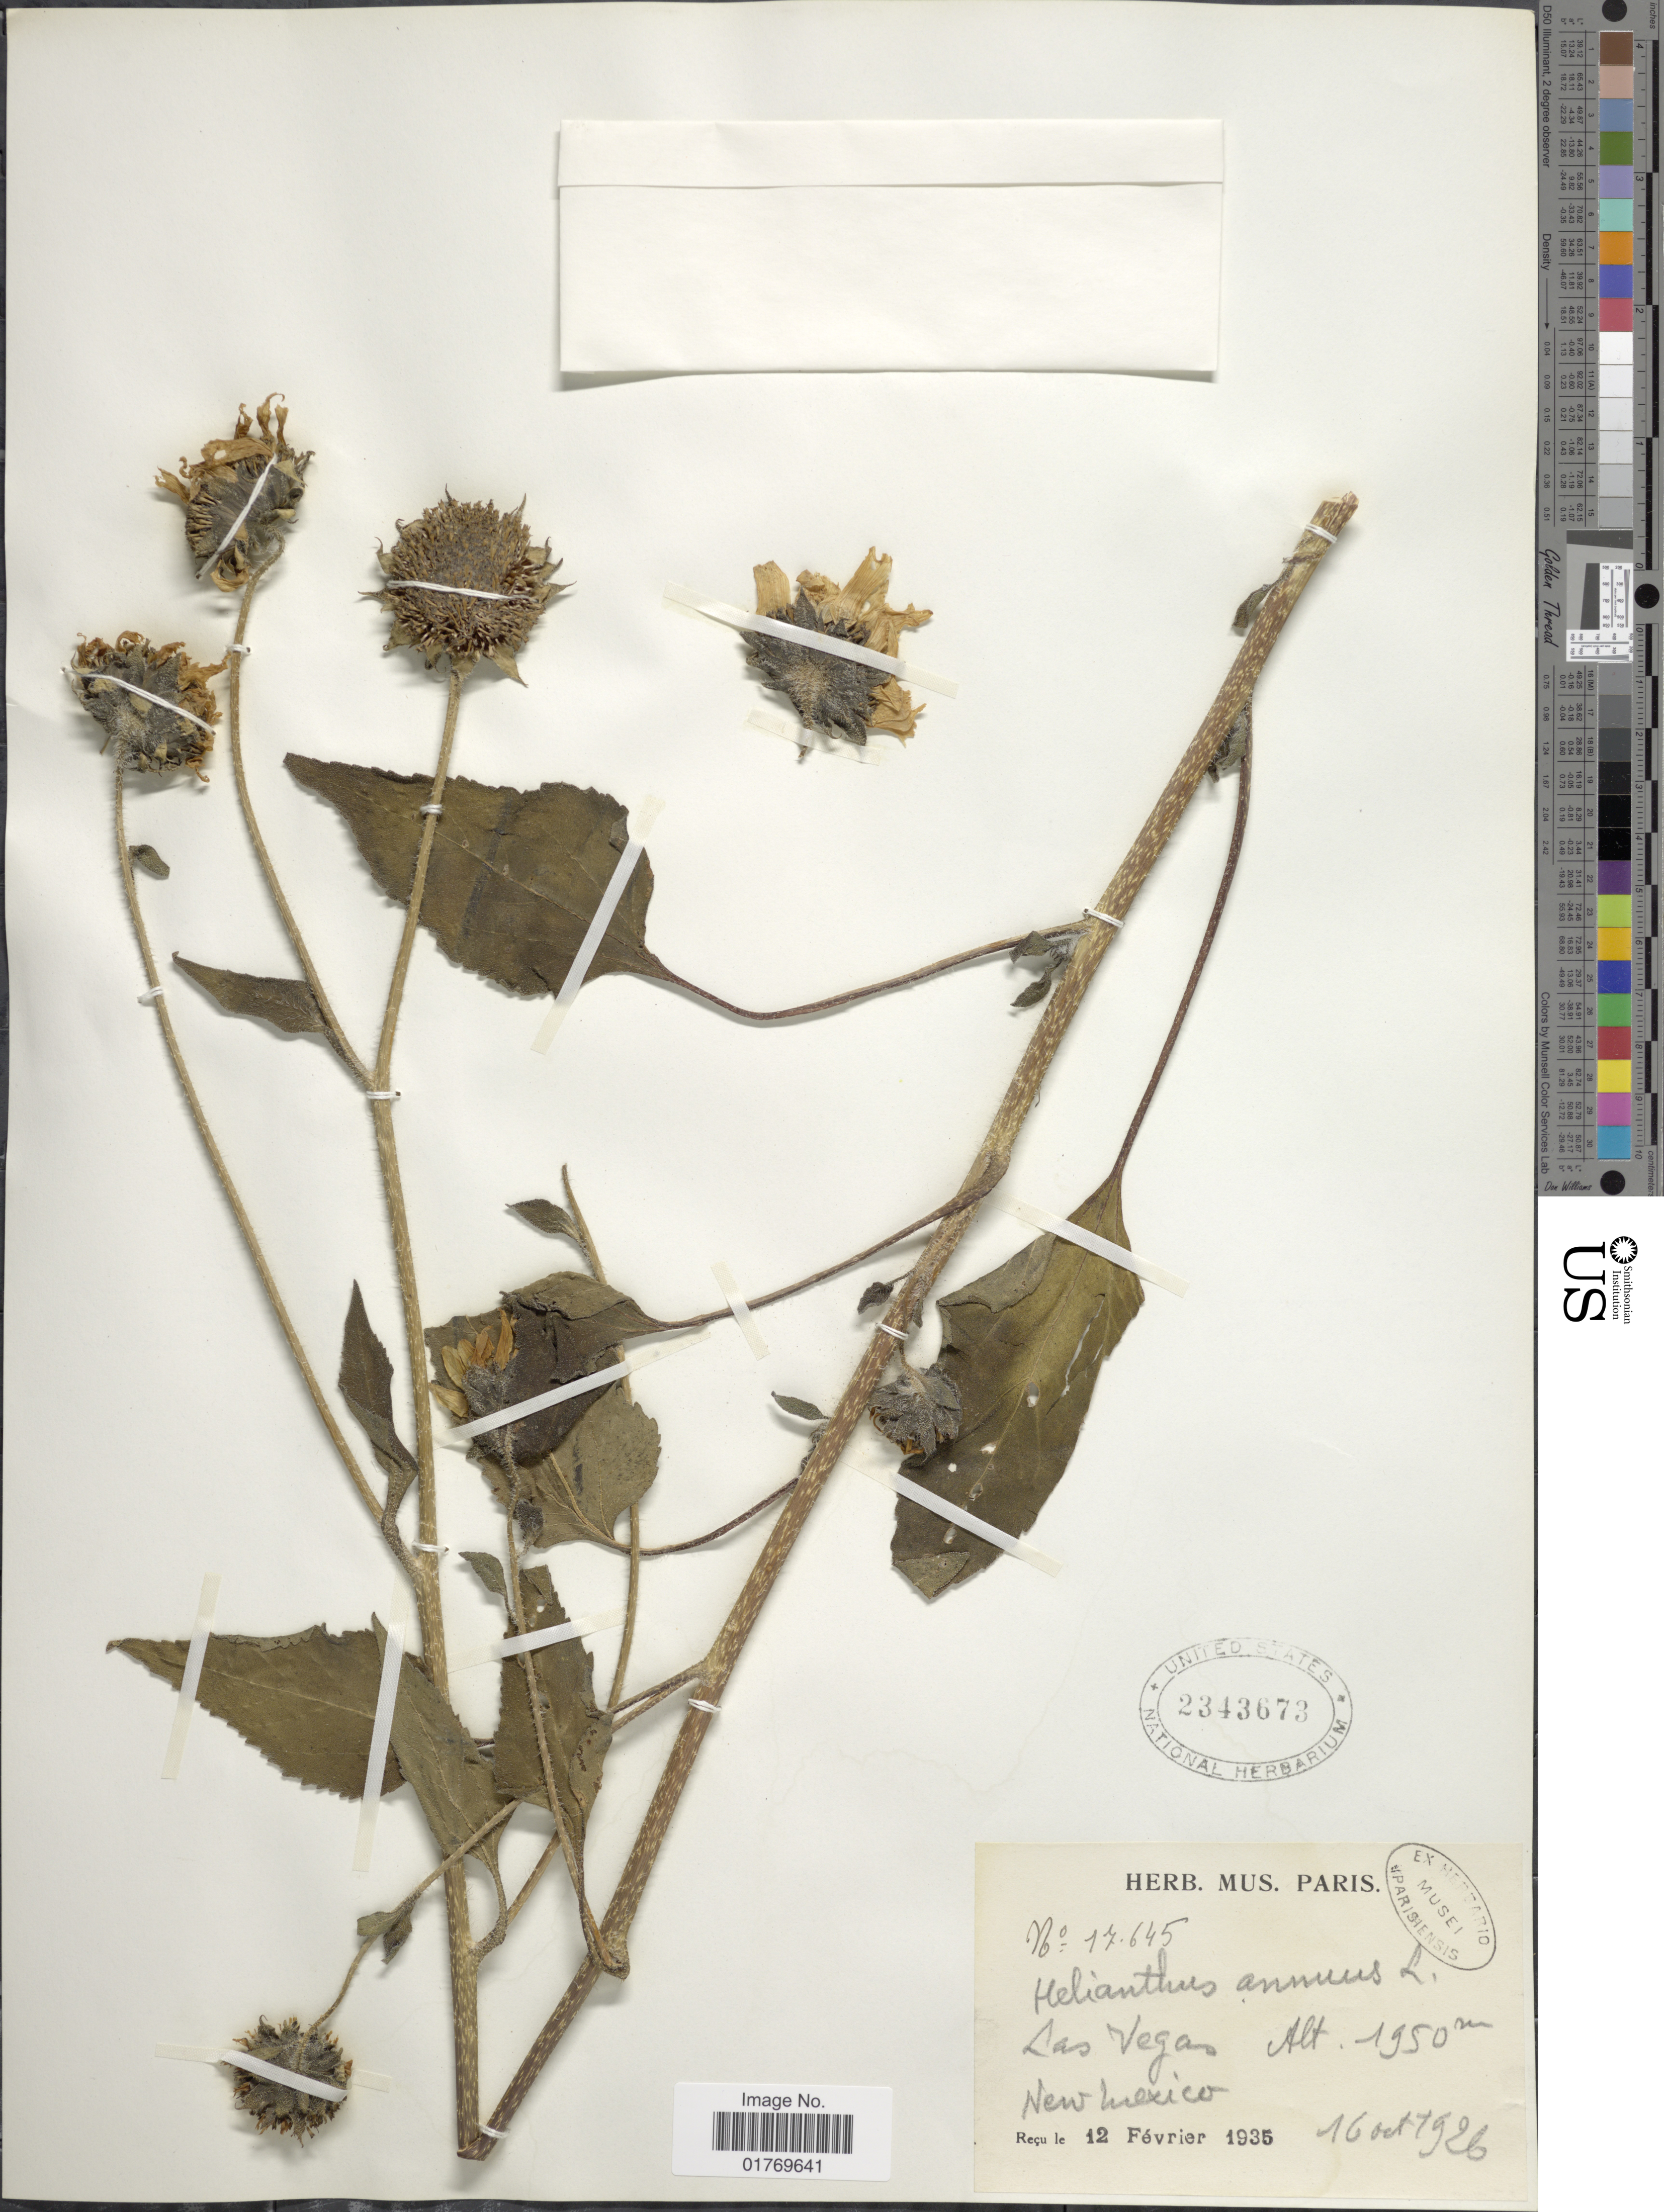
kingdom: Plantae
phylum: Tracheophyta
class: Magnoliopsida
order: Asterales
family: Asteraceae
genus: Helianthus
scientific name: Helianthus annuus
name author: L.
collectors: ex herb. Mus. Paris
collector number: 17645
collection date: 1926-10-16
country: United States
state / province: New Mexico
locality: Las Vegas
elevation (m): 1950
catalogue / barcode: US 2343673